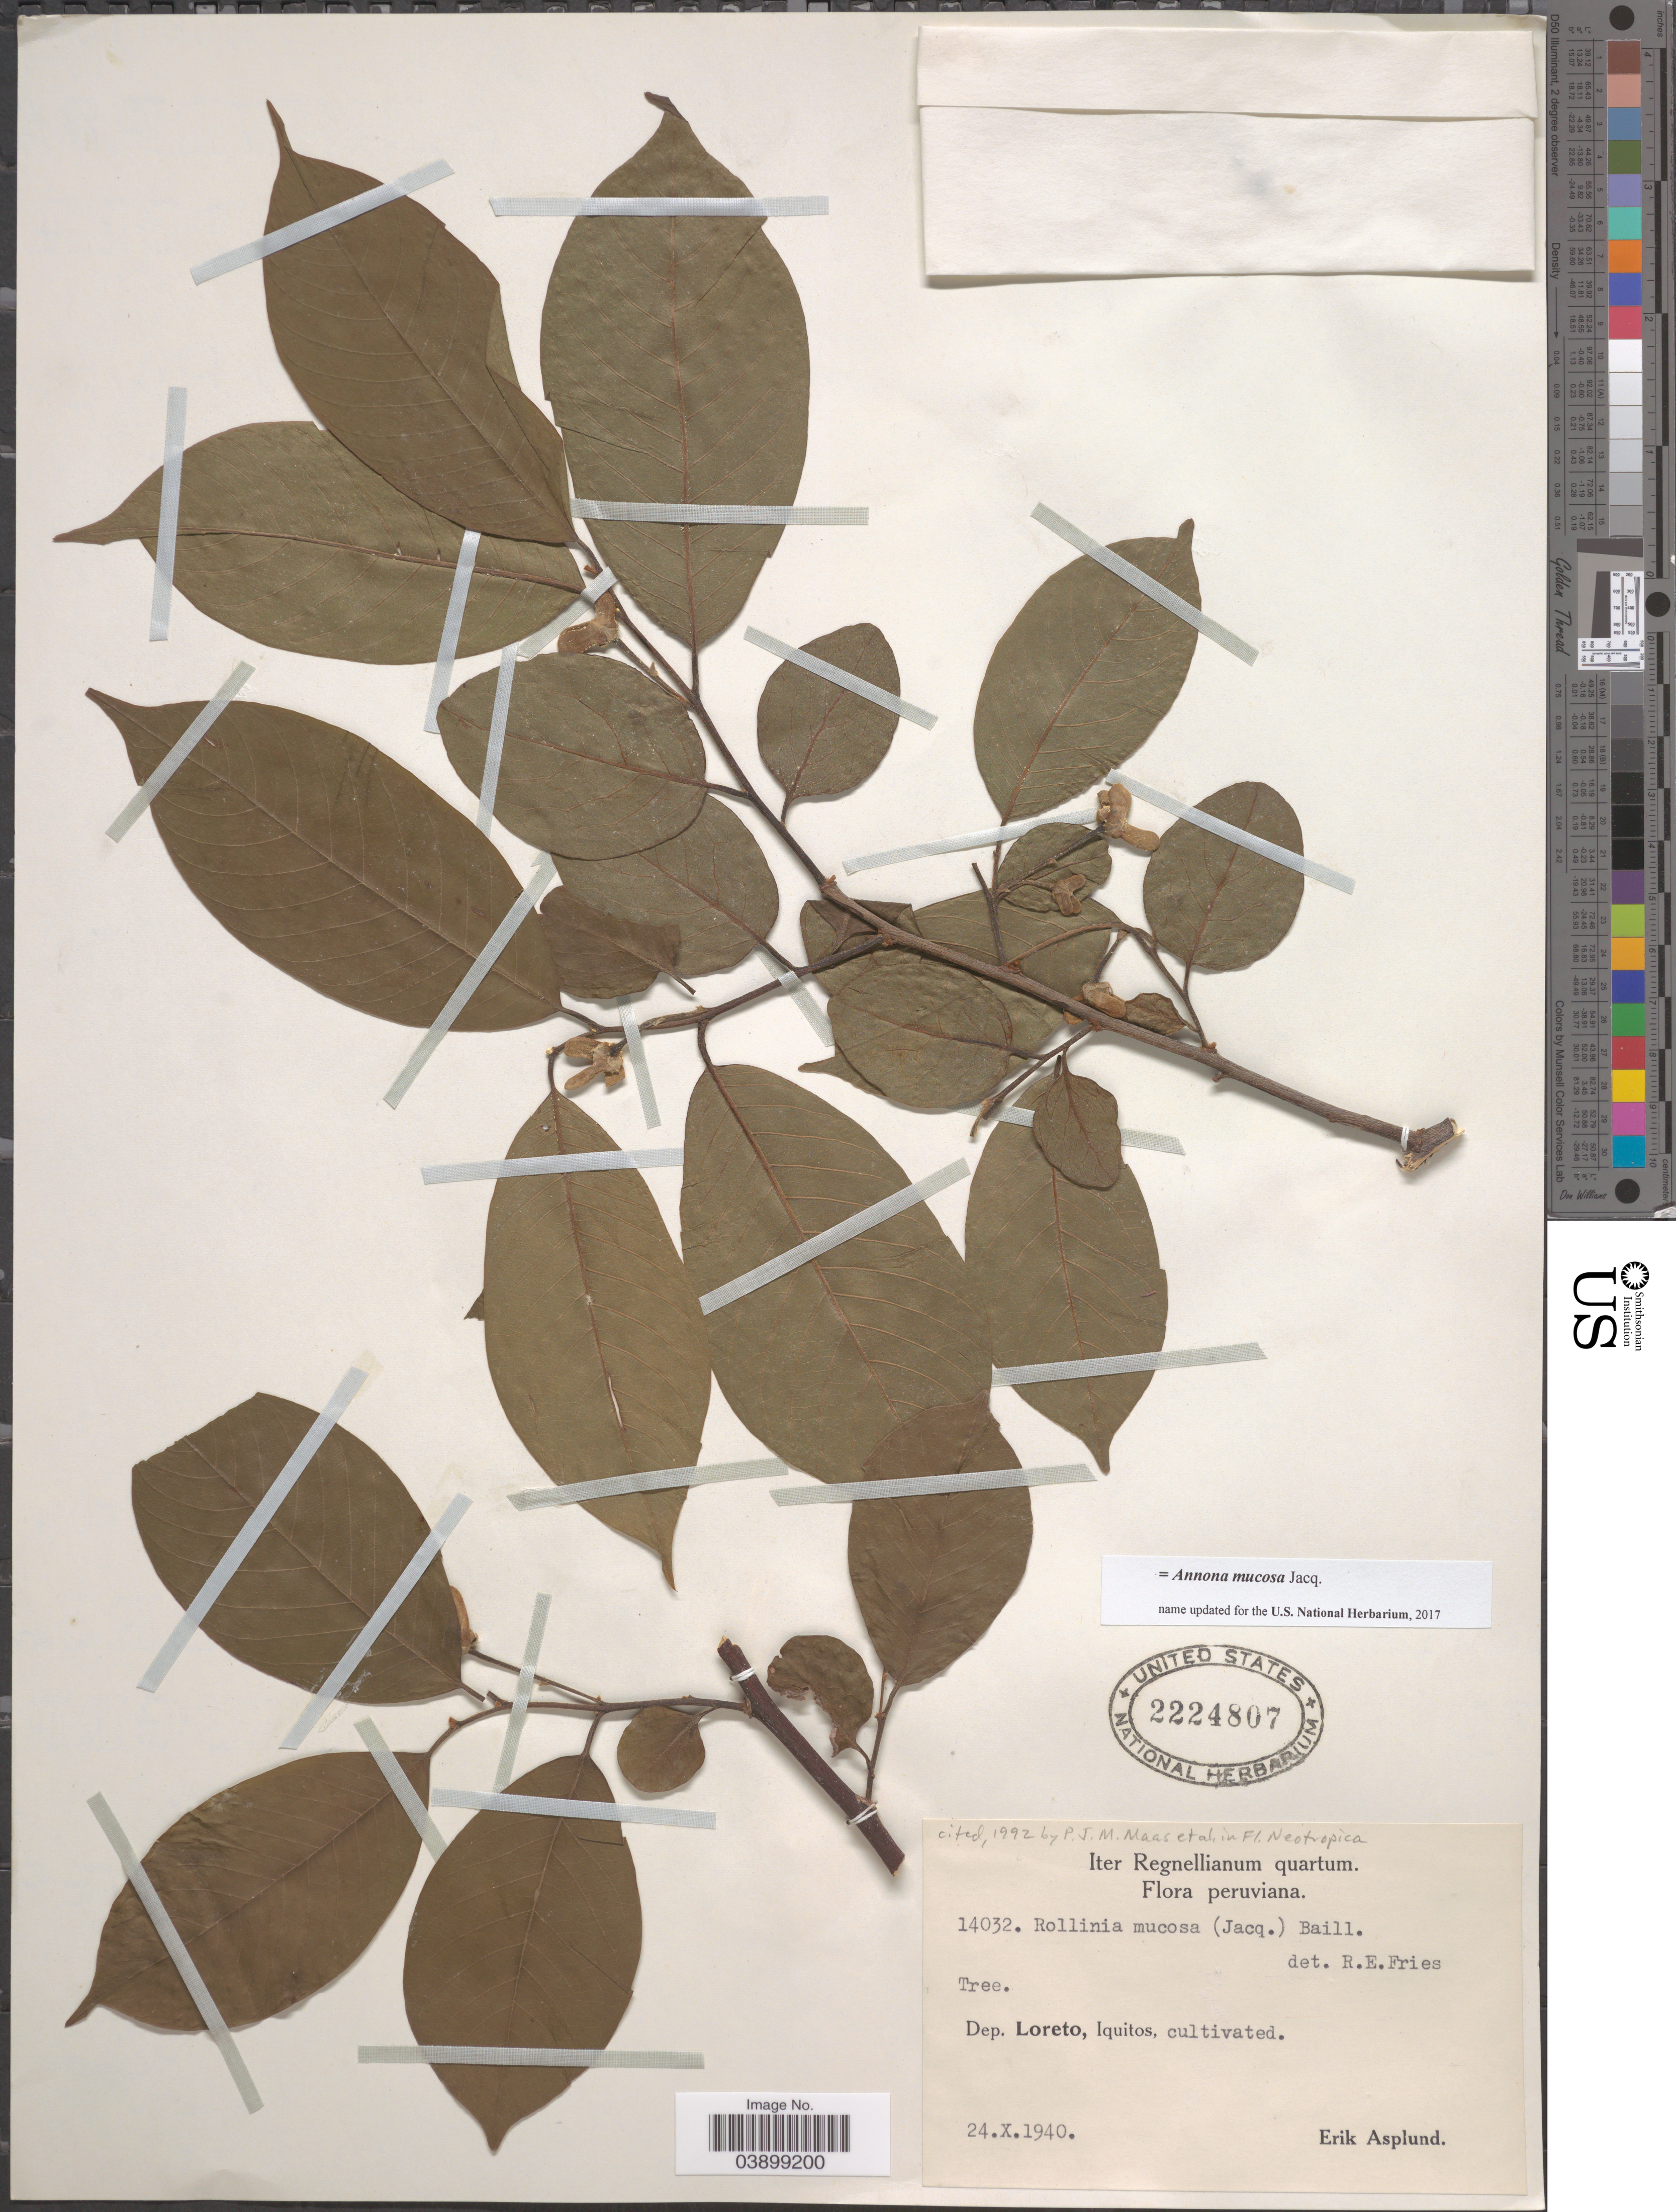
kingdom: Plantae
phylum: Tracheophyta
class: Magnoliopsida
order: Magnoliales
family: Annonaceae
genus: Annona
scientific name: Annona mucosa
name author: Jacq.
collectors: E. Asplund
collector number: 14032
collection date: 1940-10-24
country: Peru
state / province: Loreto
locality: Dep. Loreto, Iquitos.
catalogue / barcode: US 2224807